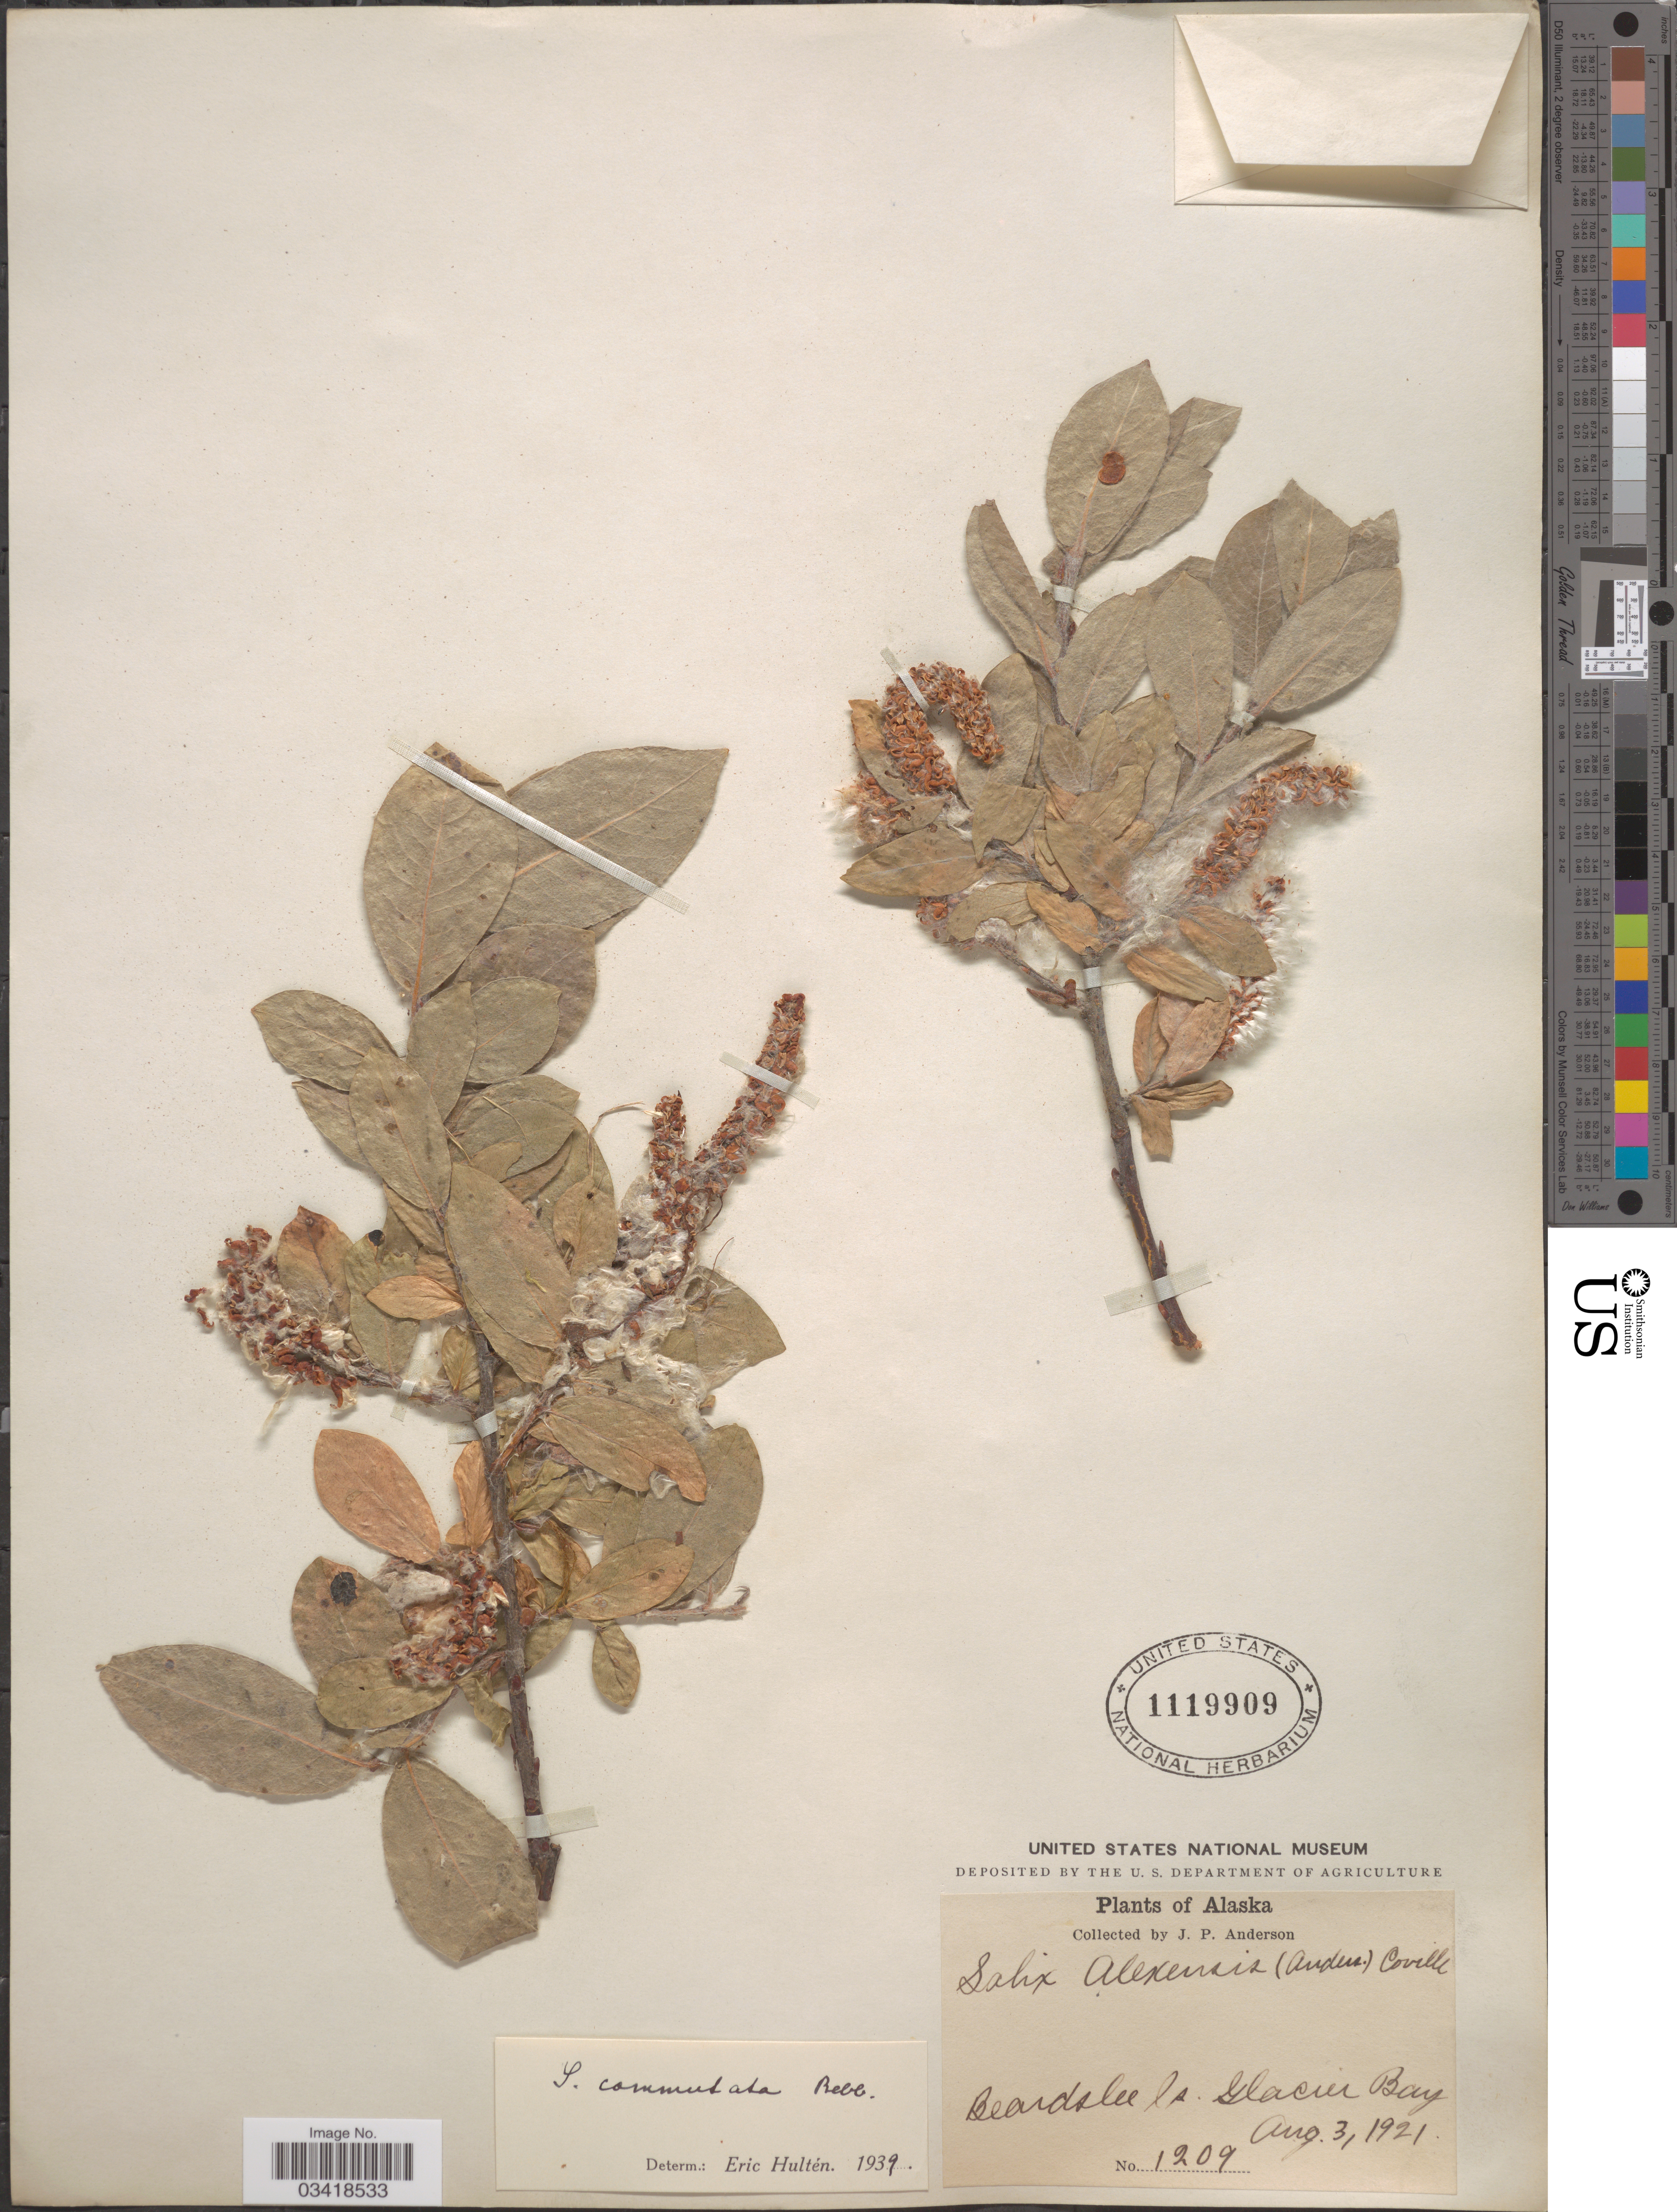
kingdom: Plantae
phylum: Tracheophyta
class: Magnoliopsida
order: Malpighiales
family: Salicaceae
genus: Salix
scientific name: Salix alaxensis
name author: (Andersson) Coville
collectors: J. P. Anderson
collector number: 1209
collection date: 1921-08-03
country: United States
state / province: Alaska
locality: Beardslee Co. Glacier Bay.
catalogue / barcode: US 1119909